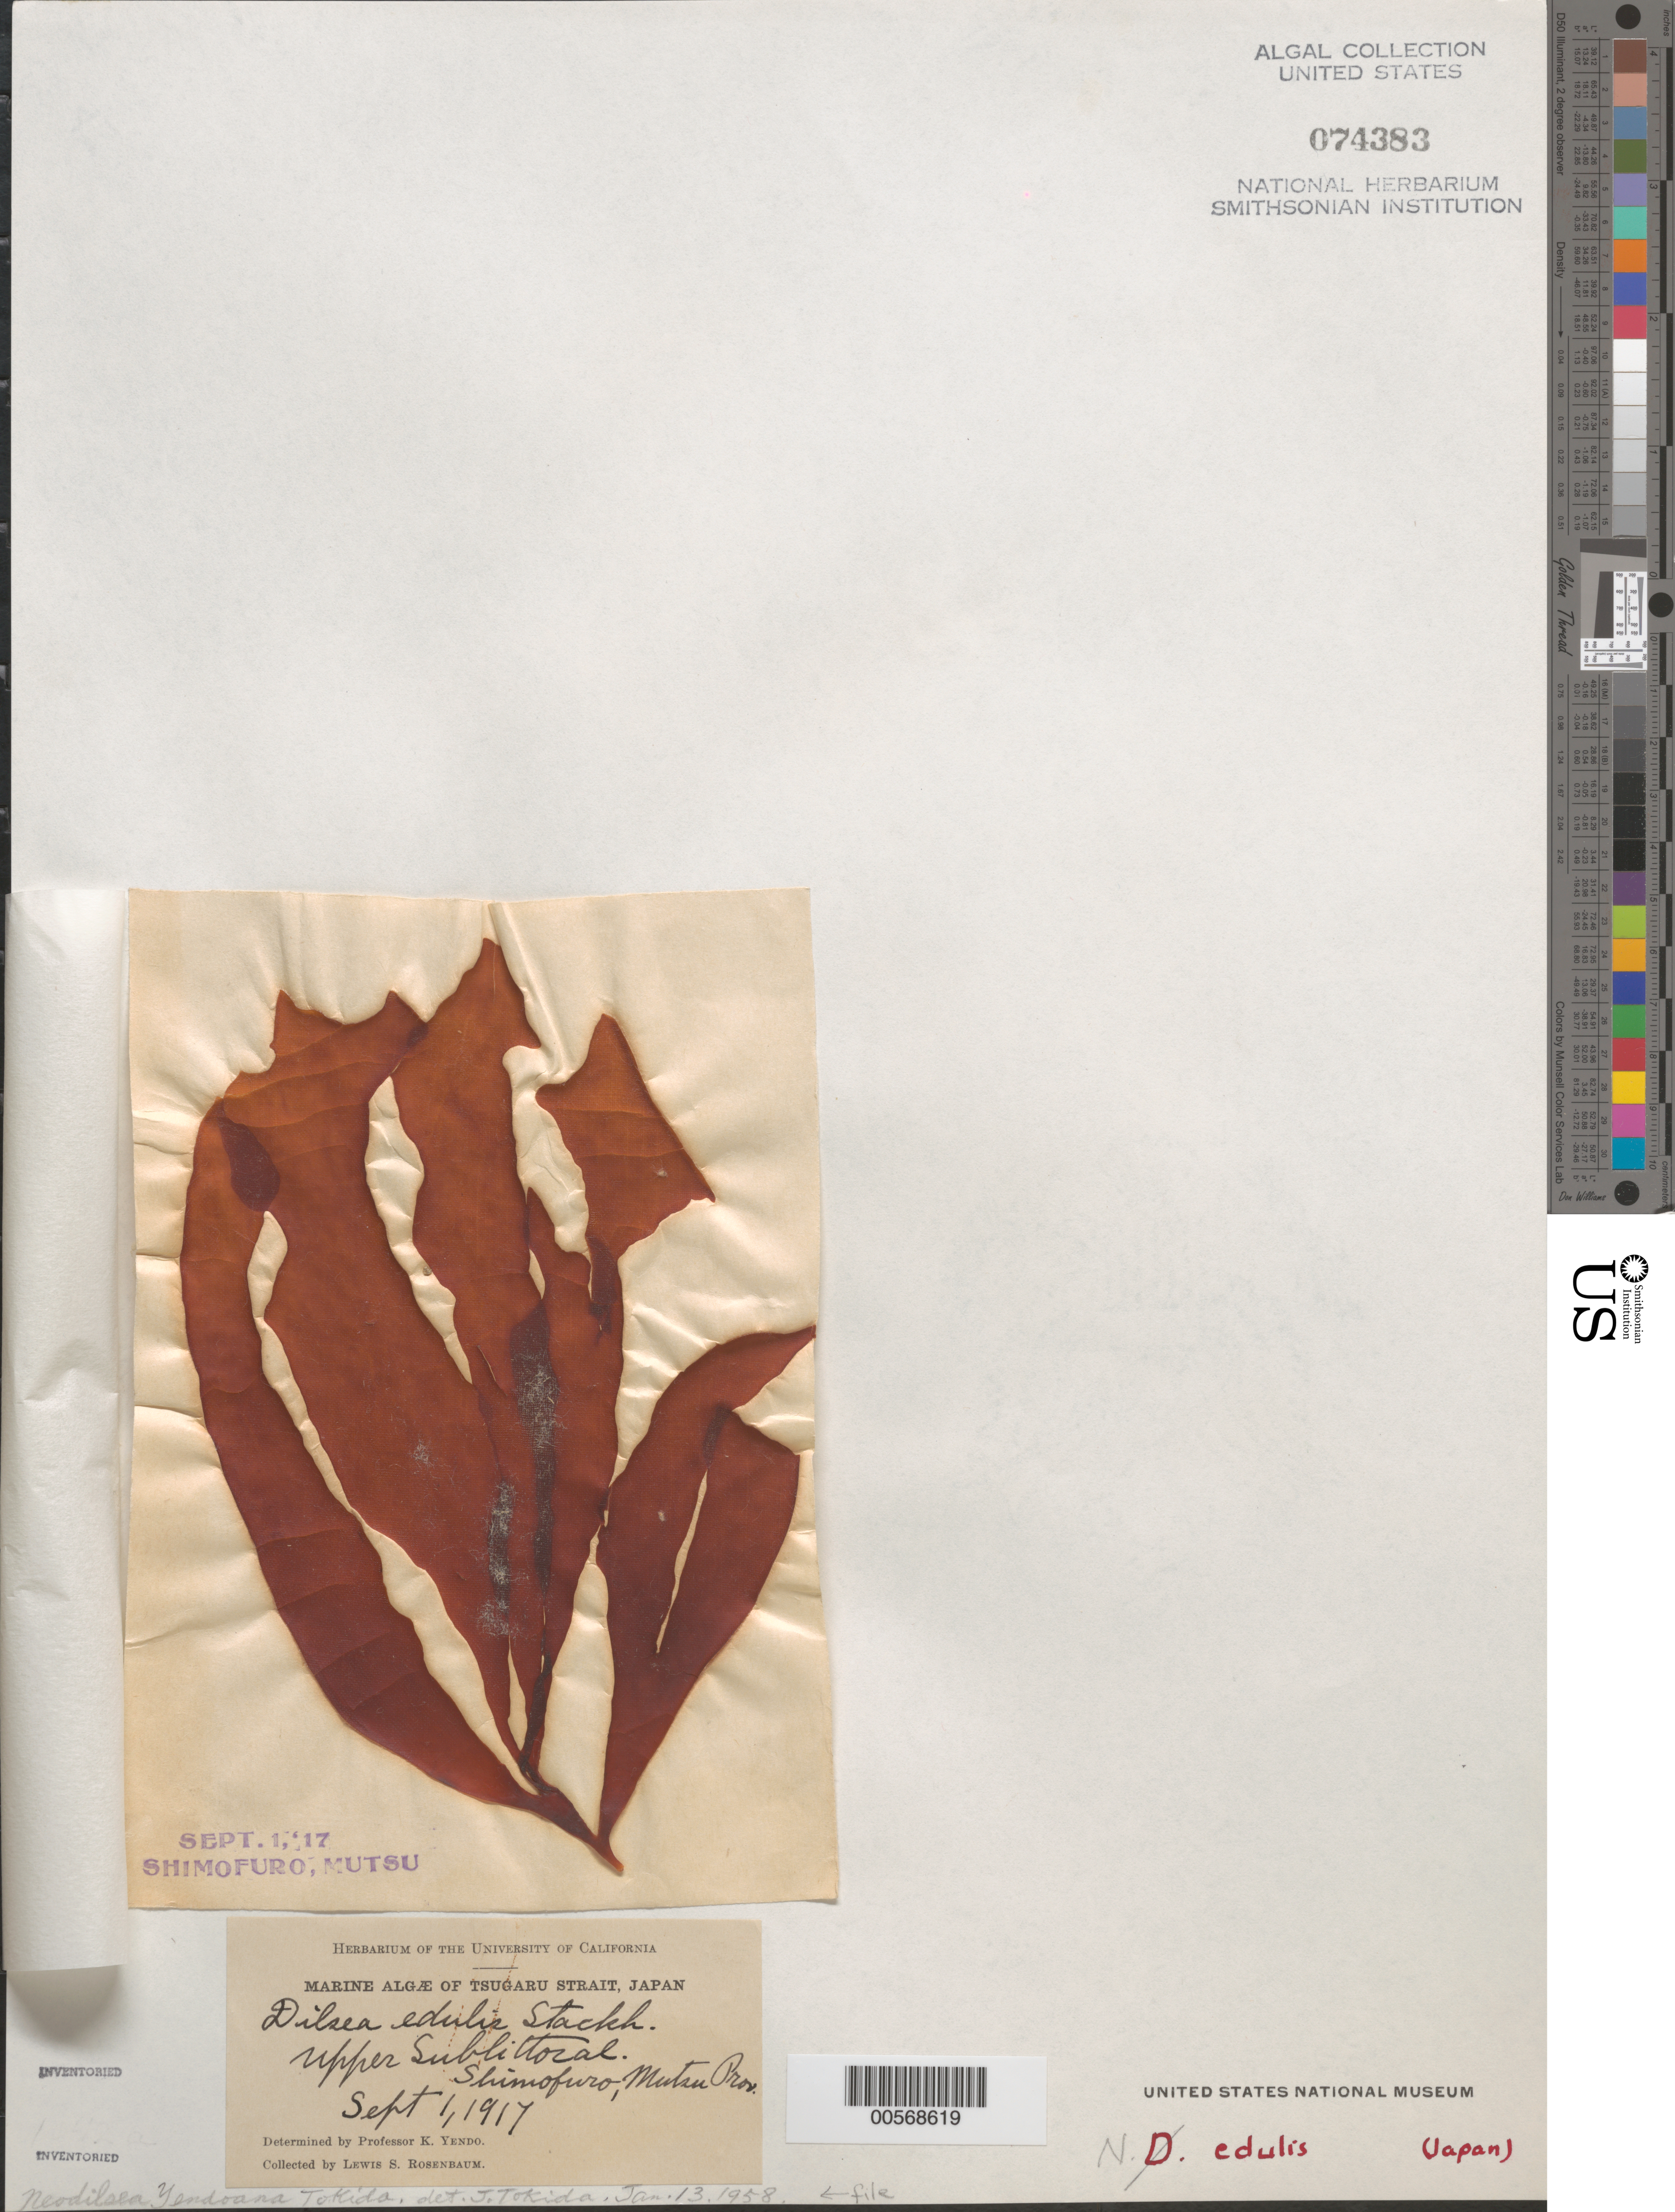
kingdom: Plantae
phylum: Rhodophyta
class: Florideophyceae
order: Gigartinales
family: Dumontiaceae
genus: Neodilsea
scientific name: Neodilsea yendoana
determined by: Tokida, J.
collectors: L. Rosenbaum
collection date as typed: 01 Sep 1917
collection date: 1917-09-01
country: Japan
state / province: Aomori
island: Honshu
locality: Shimofuro, Tsugaru Strait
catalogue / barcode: US 74383